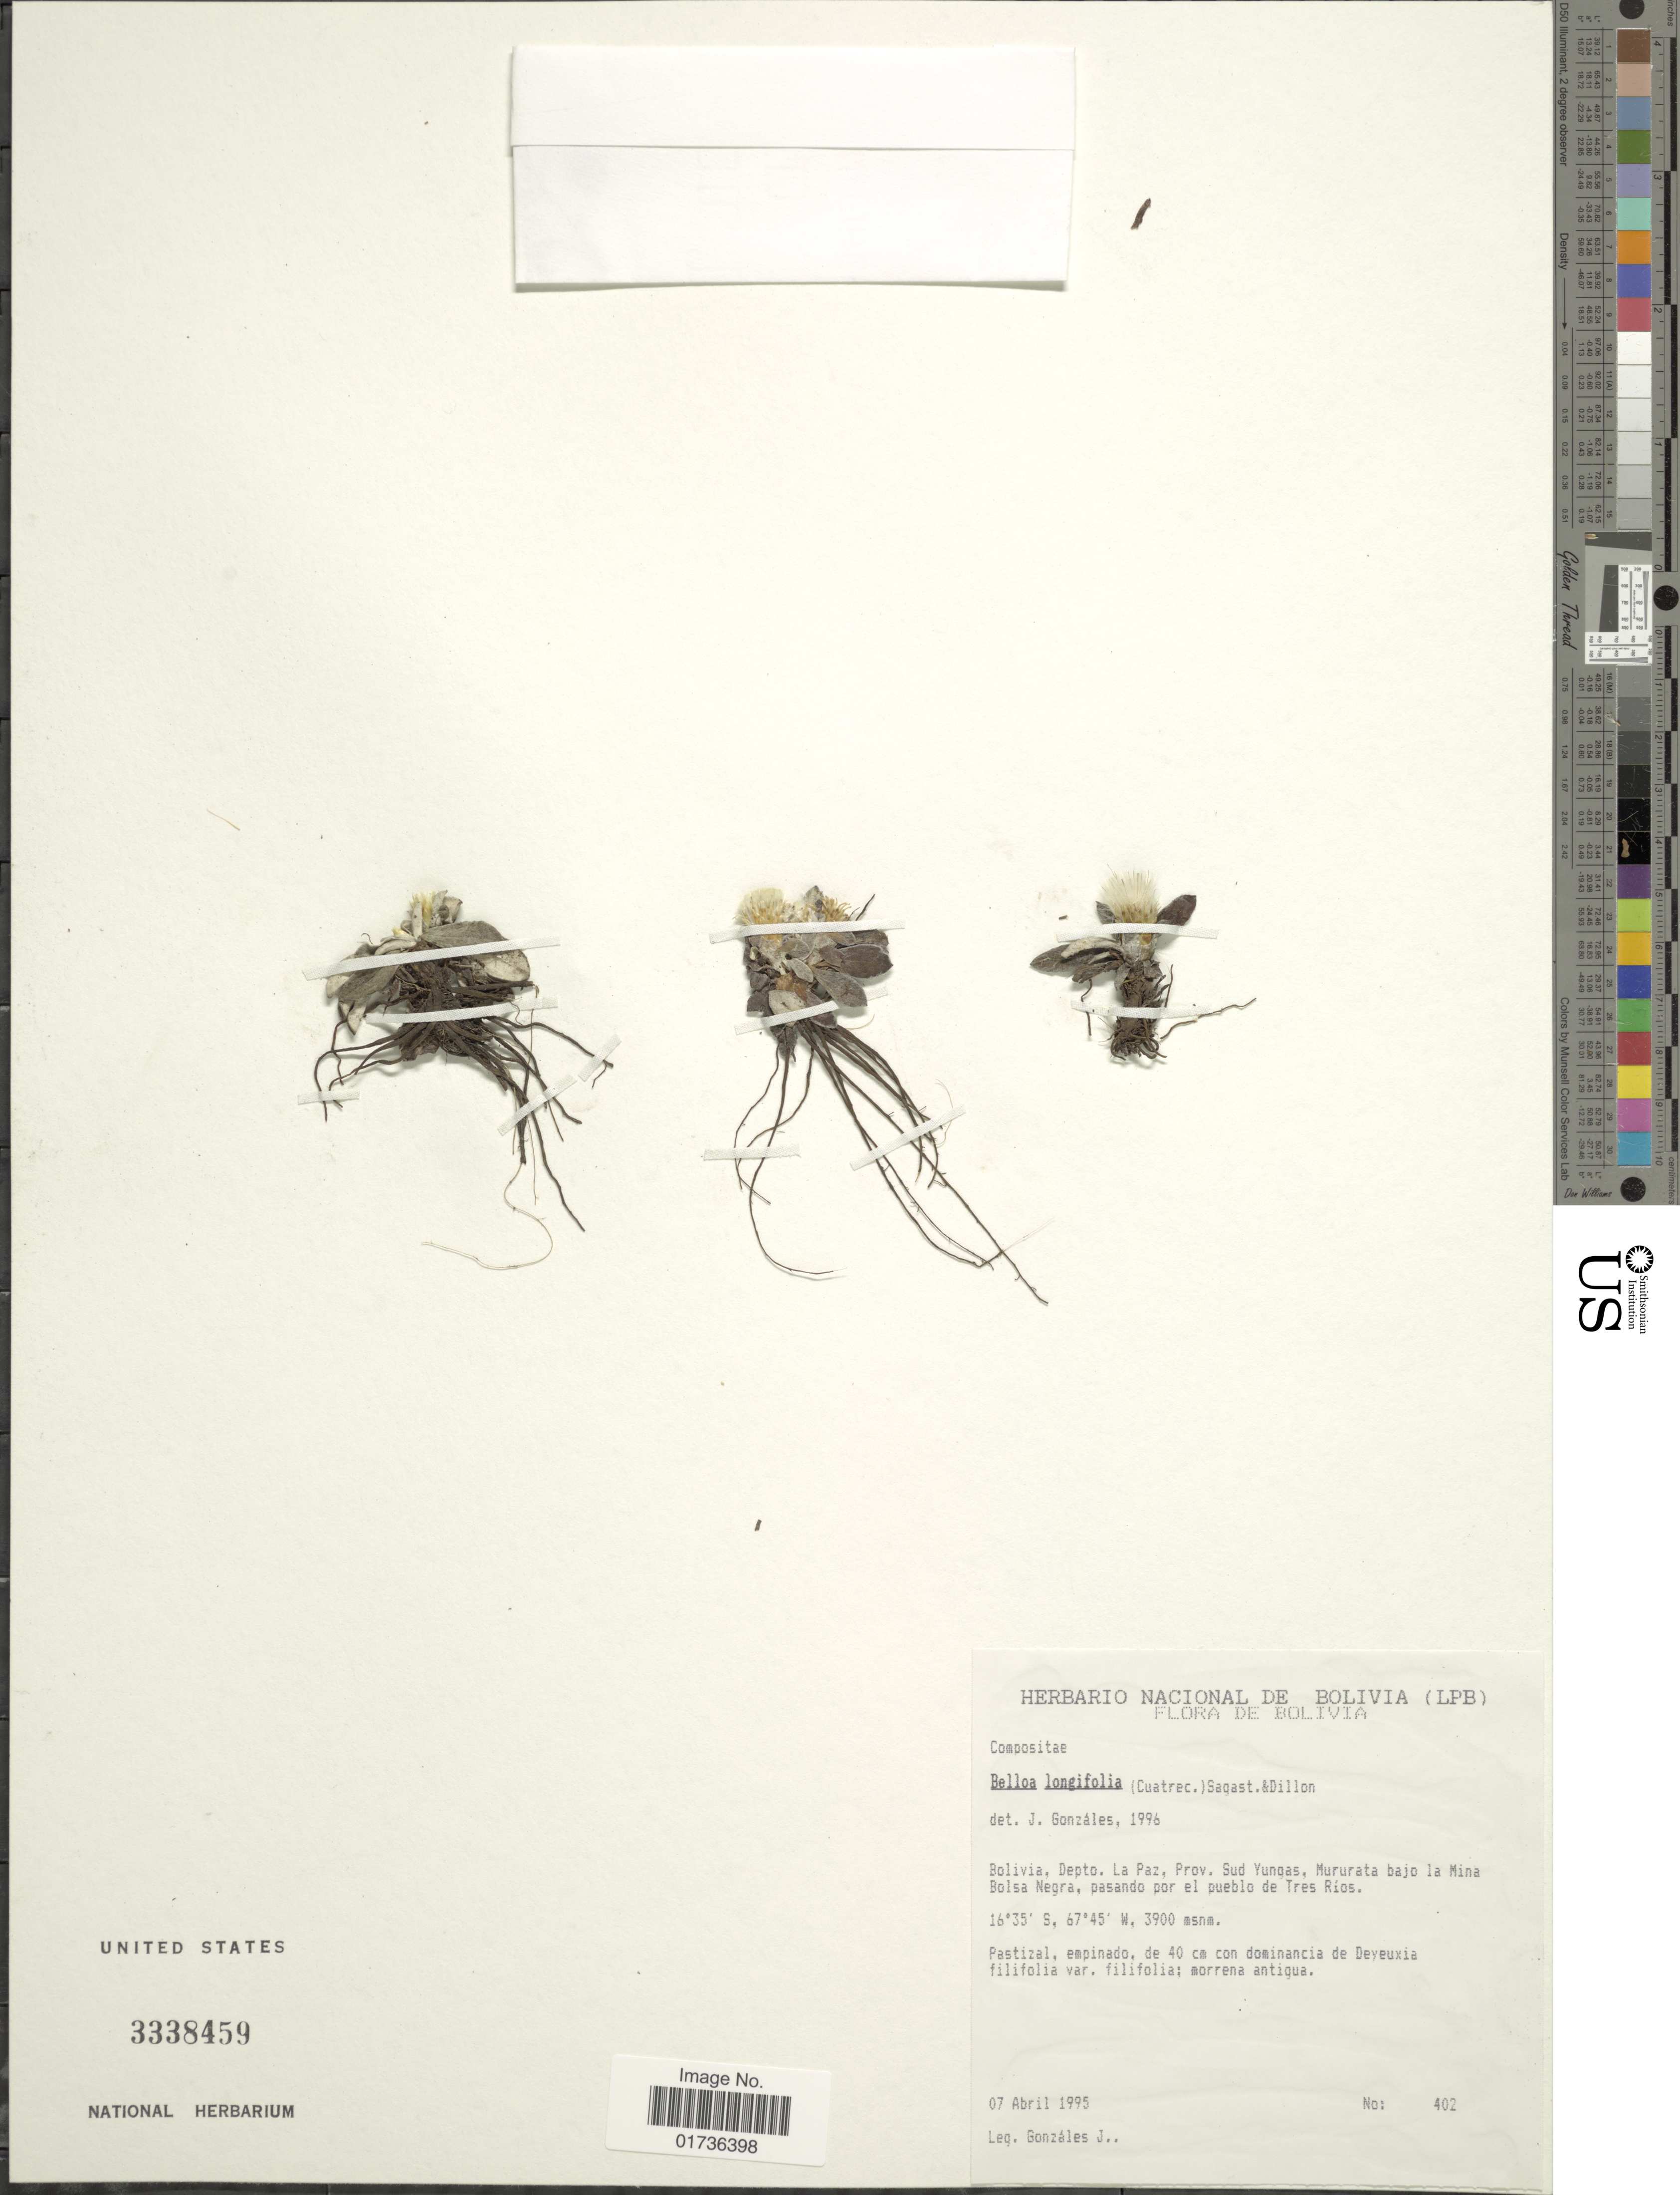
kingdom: Plantae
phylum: Tracheophyta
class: Magnoliopsida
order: Asterales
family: Asteraceae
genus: Belloa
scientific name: Belloa longifolia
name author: (Cuatrec. & Aristeg.) Sagást. & M.O. Dillon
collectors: J. Gonzales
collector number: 402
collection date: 1995-04-07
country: Bolivia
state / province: La Paz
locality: Depto. La Paz, Prov. Sud Yungas, Mururata bajo la Mina Bolsa Negra, pasando por el pueblo de Tres Ríos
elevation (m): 3900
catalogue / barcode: US 3338459